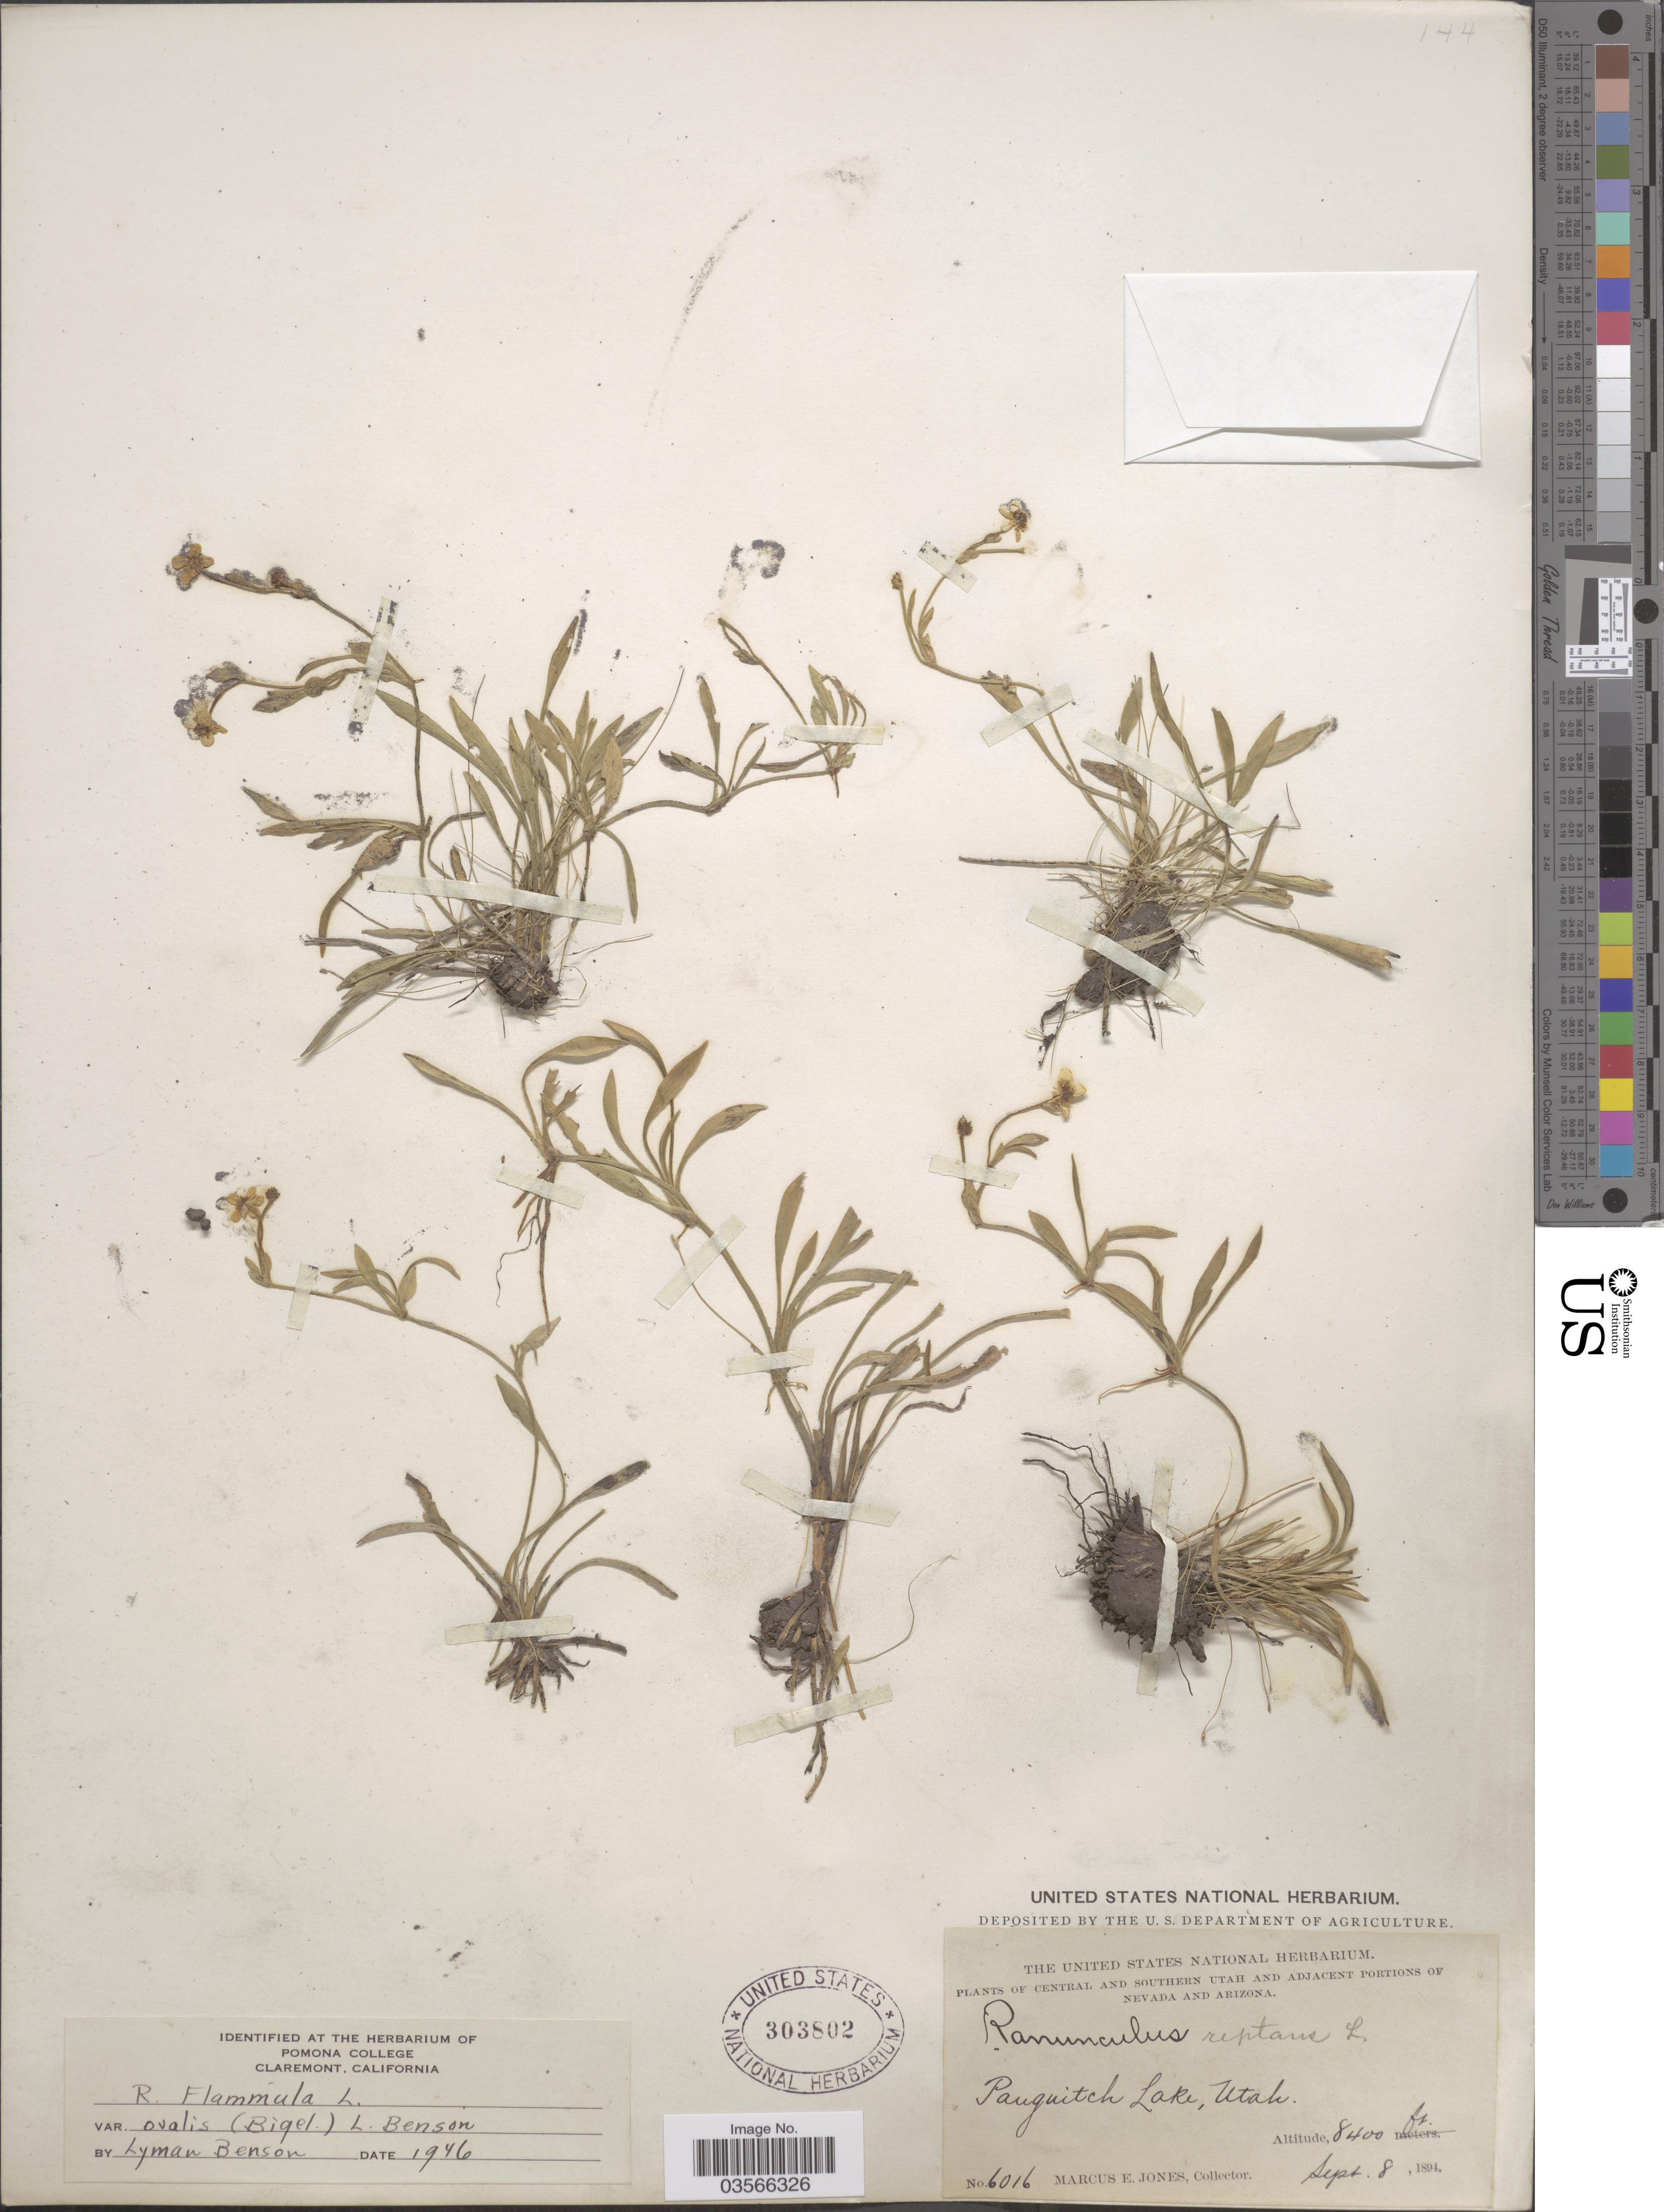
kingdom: Plantae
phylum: Tracheophyta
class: Magnoliopsida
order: Ranunculales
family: Ranunculaceae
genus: Ranunculus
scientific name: Ranunculus flammula var. ovalis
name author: (J.M. Bigelow) L.D. Benson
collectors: M. E. Jones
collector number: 6016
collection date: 1894-09-08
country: United States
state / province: Utah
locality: Central and Southern Utah. Panguitch Lake.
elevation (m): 2560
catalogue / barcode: US 303802